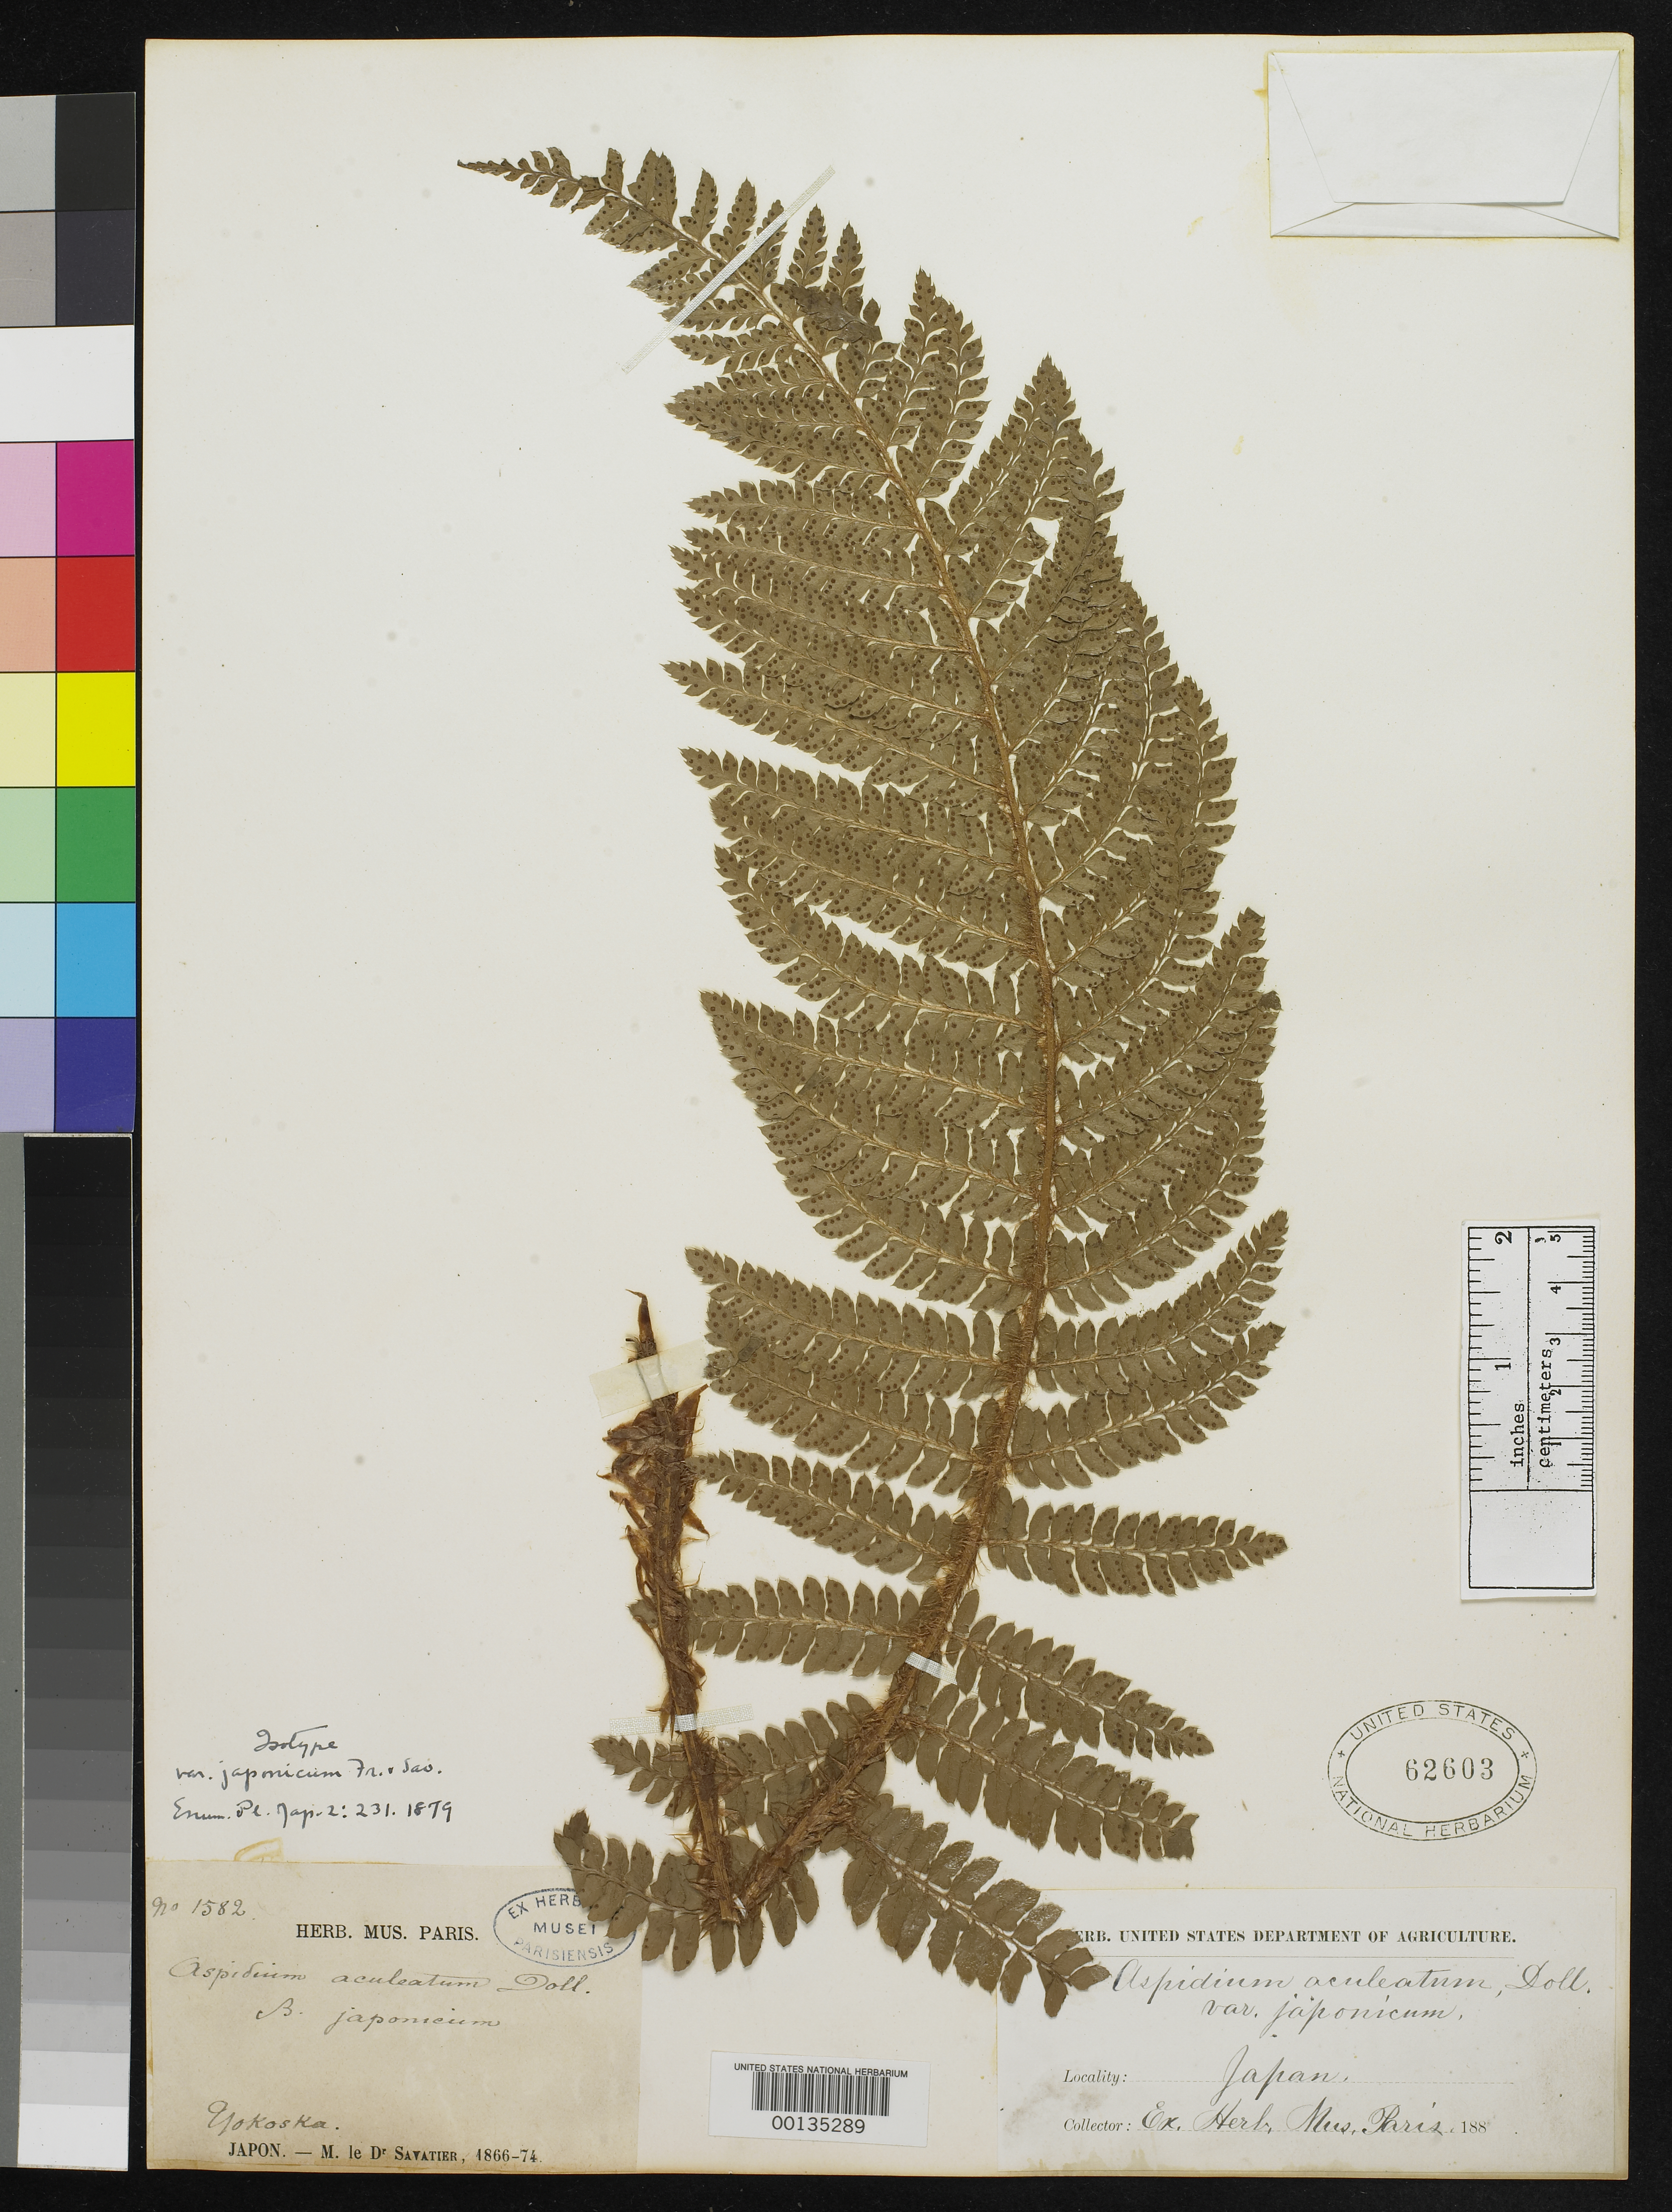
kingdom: Plantae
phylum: Tracheophyta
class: Polypodiopsida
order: Polypodiales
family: Tectariaceae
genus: Aspidium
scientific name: Aspidium aculeatum var. japonicum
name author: Franch. & Sav.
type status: Isotype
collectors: P. Savatier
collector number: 1582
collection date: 1866/1874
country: Japan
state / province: Kanagawa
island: Honshu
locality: Yokaska. Yokohama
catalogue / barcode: US 62603